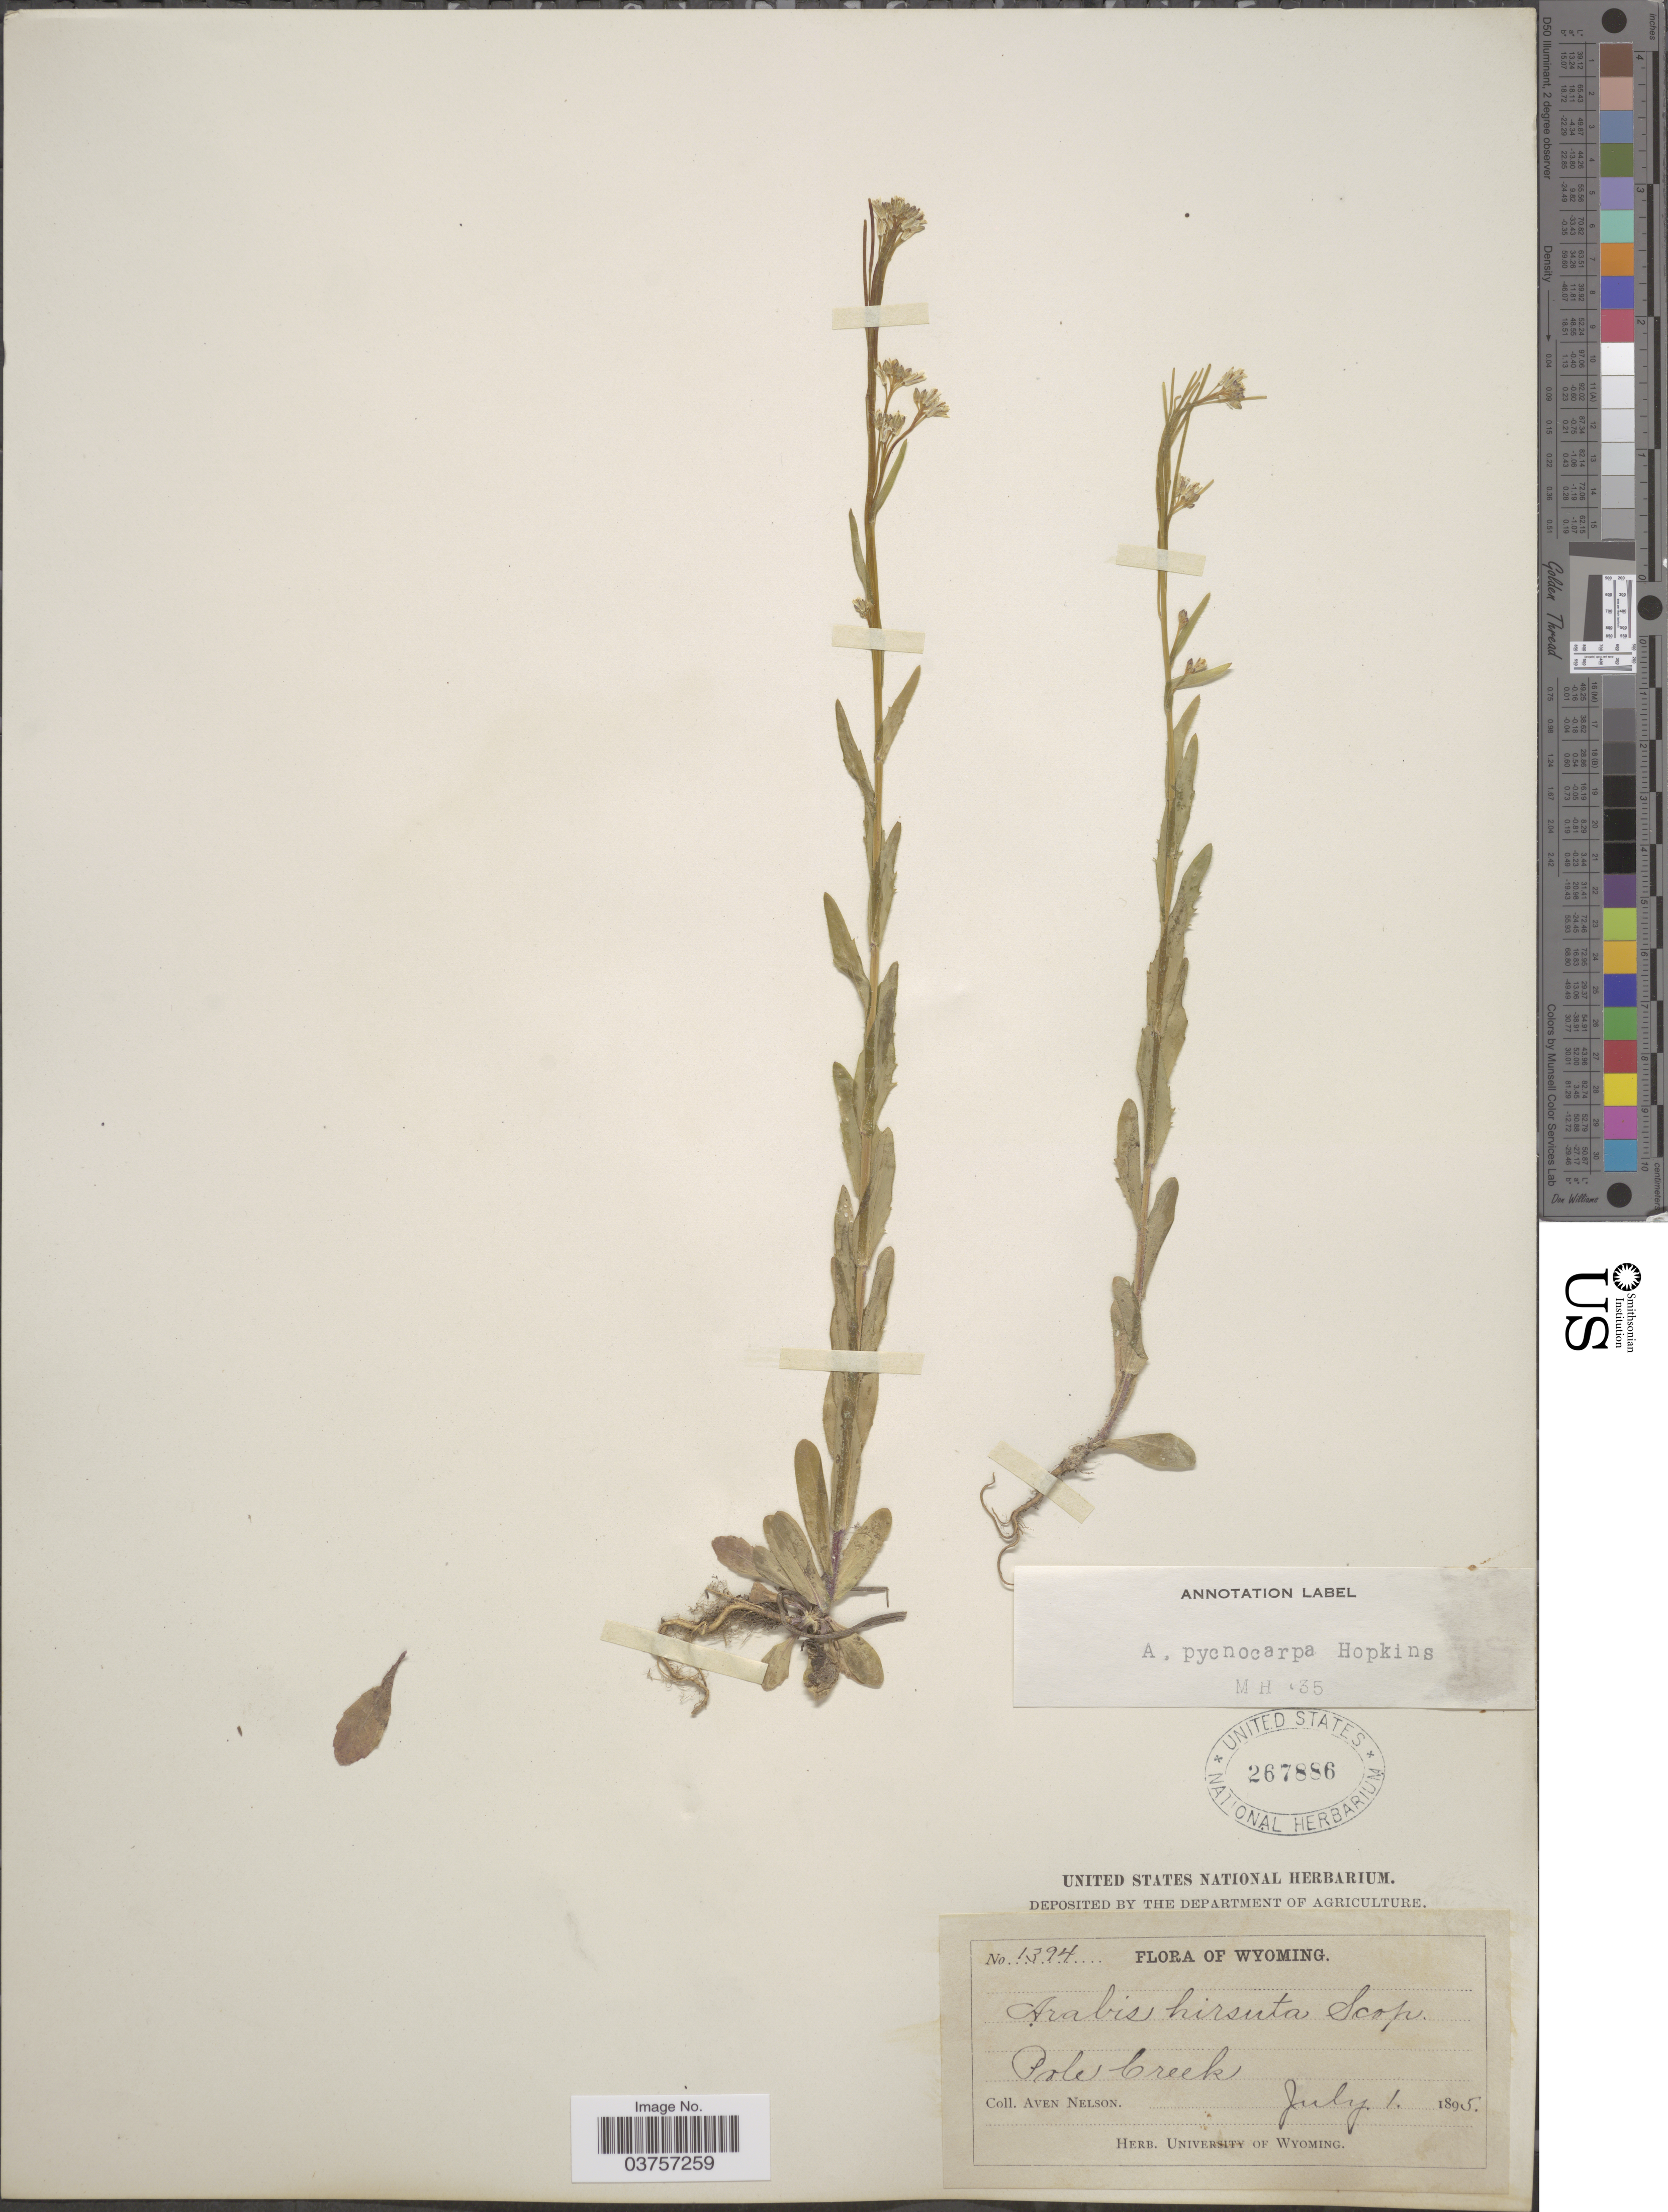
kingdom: Plantae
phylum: Tracheophyta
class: Magnoliopsida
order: Brassicales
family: Brassicaceae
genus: Arabis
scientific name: Arabis hirsuta var. pycnocarpa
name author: M. Hopkins & Rollins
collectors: A. Nelson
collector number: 1394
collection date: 1895-07-01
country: United States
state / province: Wyoming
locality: Pole Creek.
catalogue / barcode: US 267886